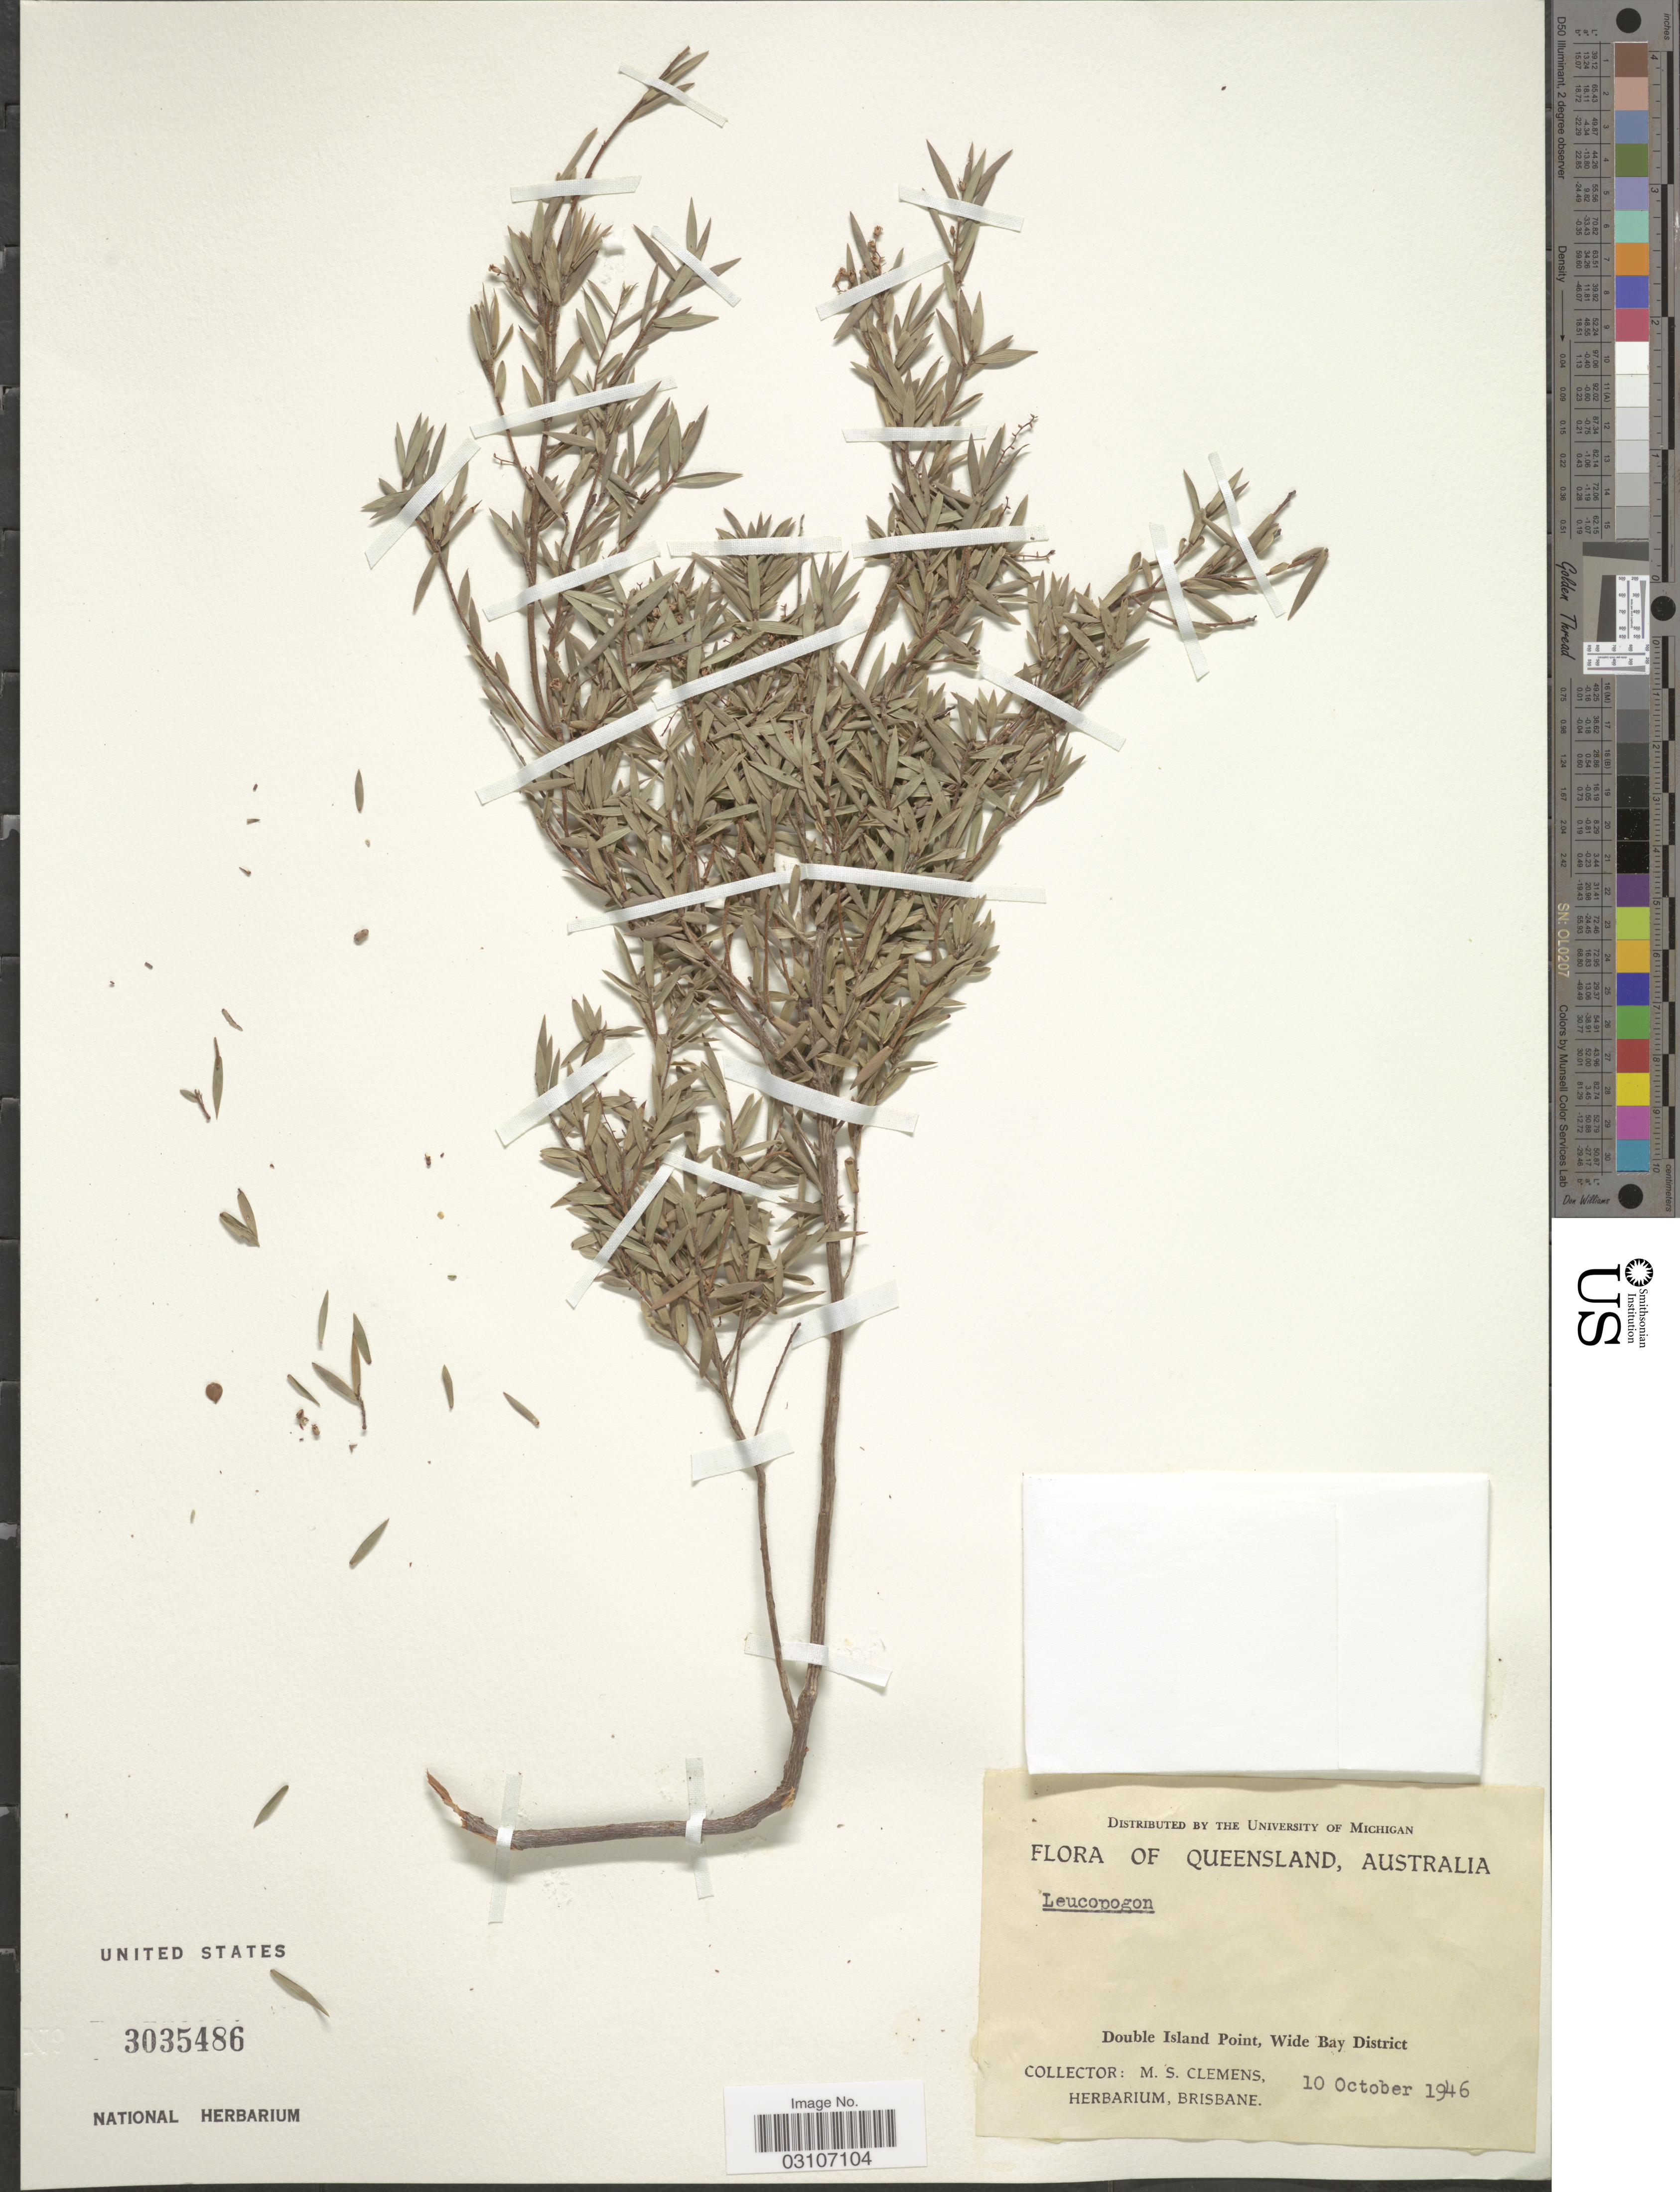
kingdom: Plantae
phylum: Tracheophyta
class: Magnoliopsida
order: Ericales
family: Ericaceae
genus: Leucopogon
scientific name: Leucopogon sp.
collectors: M. S. Clemens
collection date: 1946-10-10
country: Australia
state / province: Queensland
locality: Double Island Point, Wilde Bay District.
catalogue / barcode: US 3035486